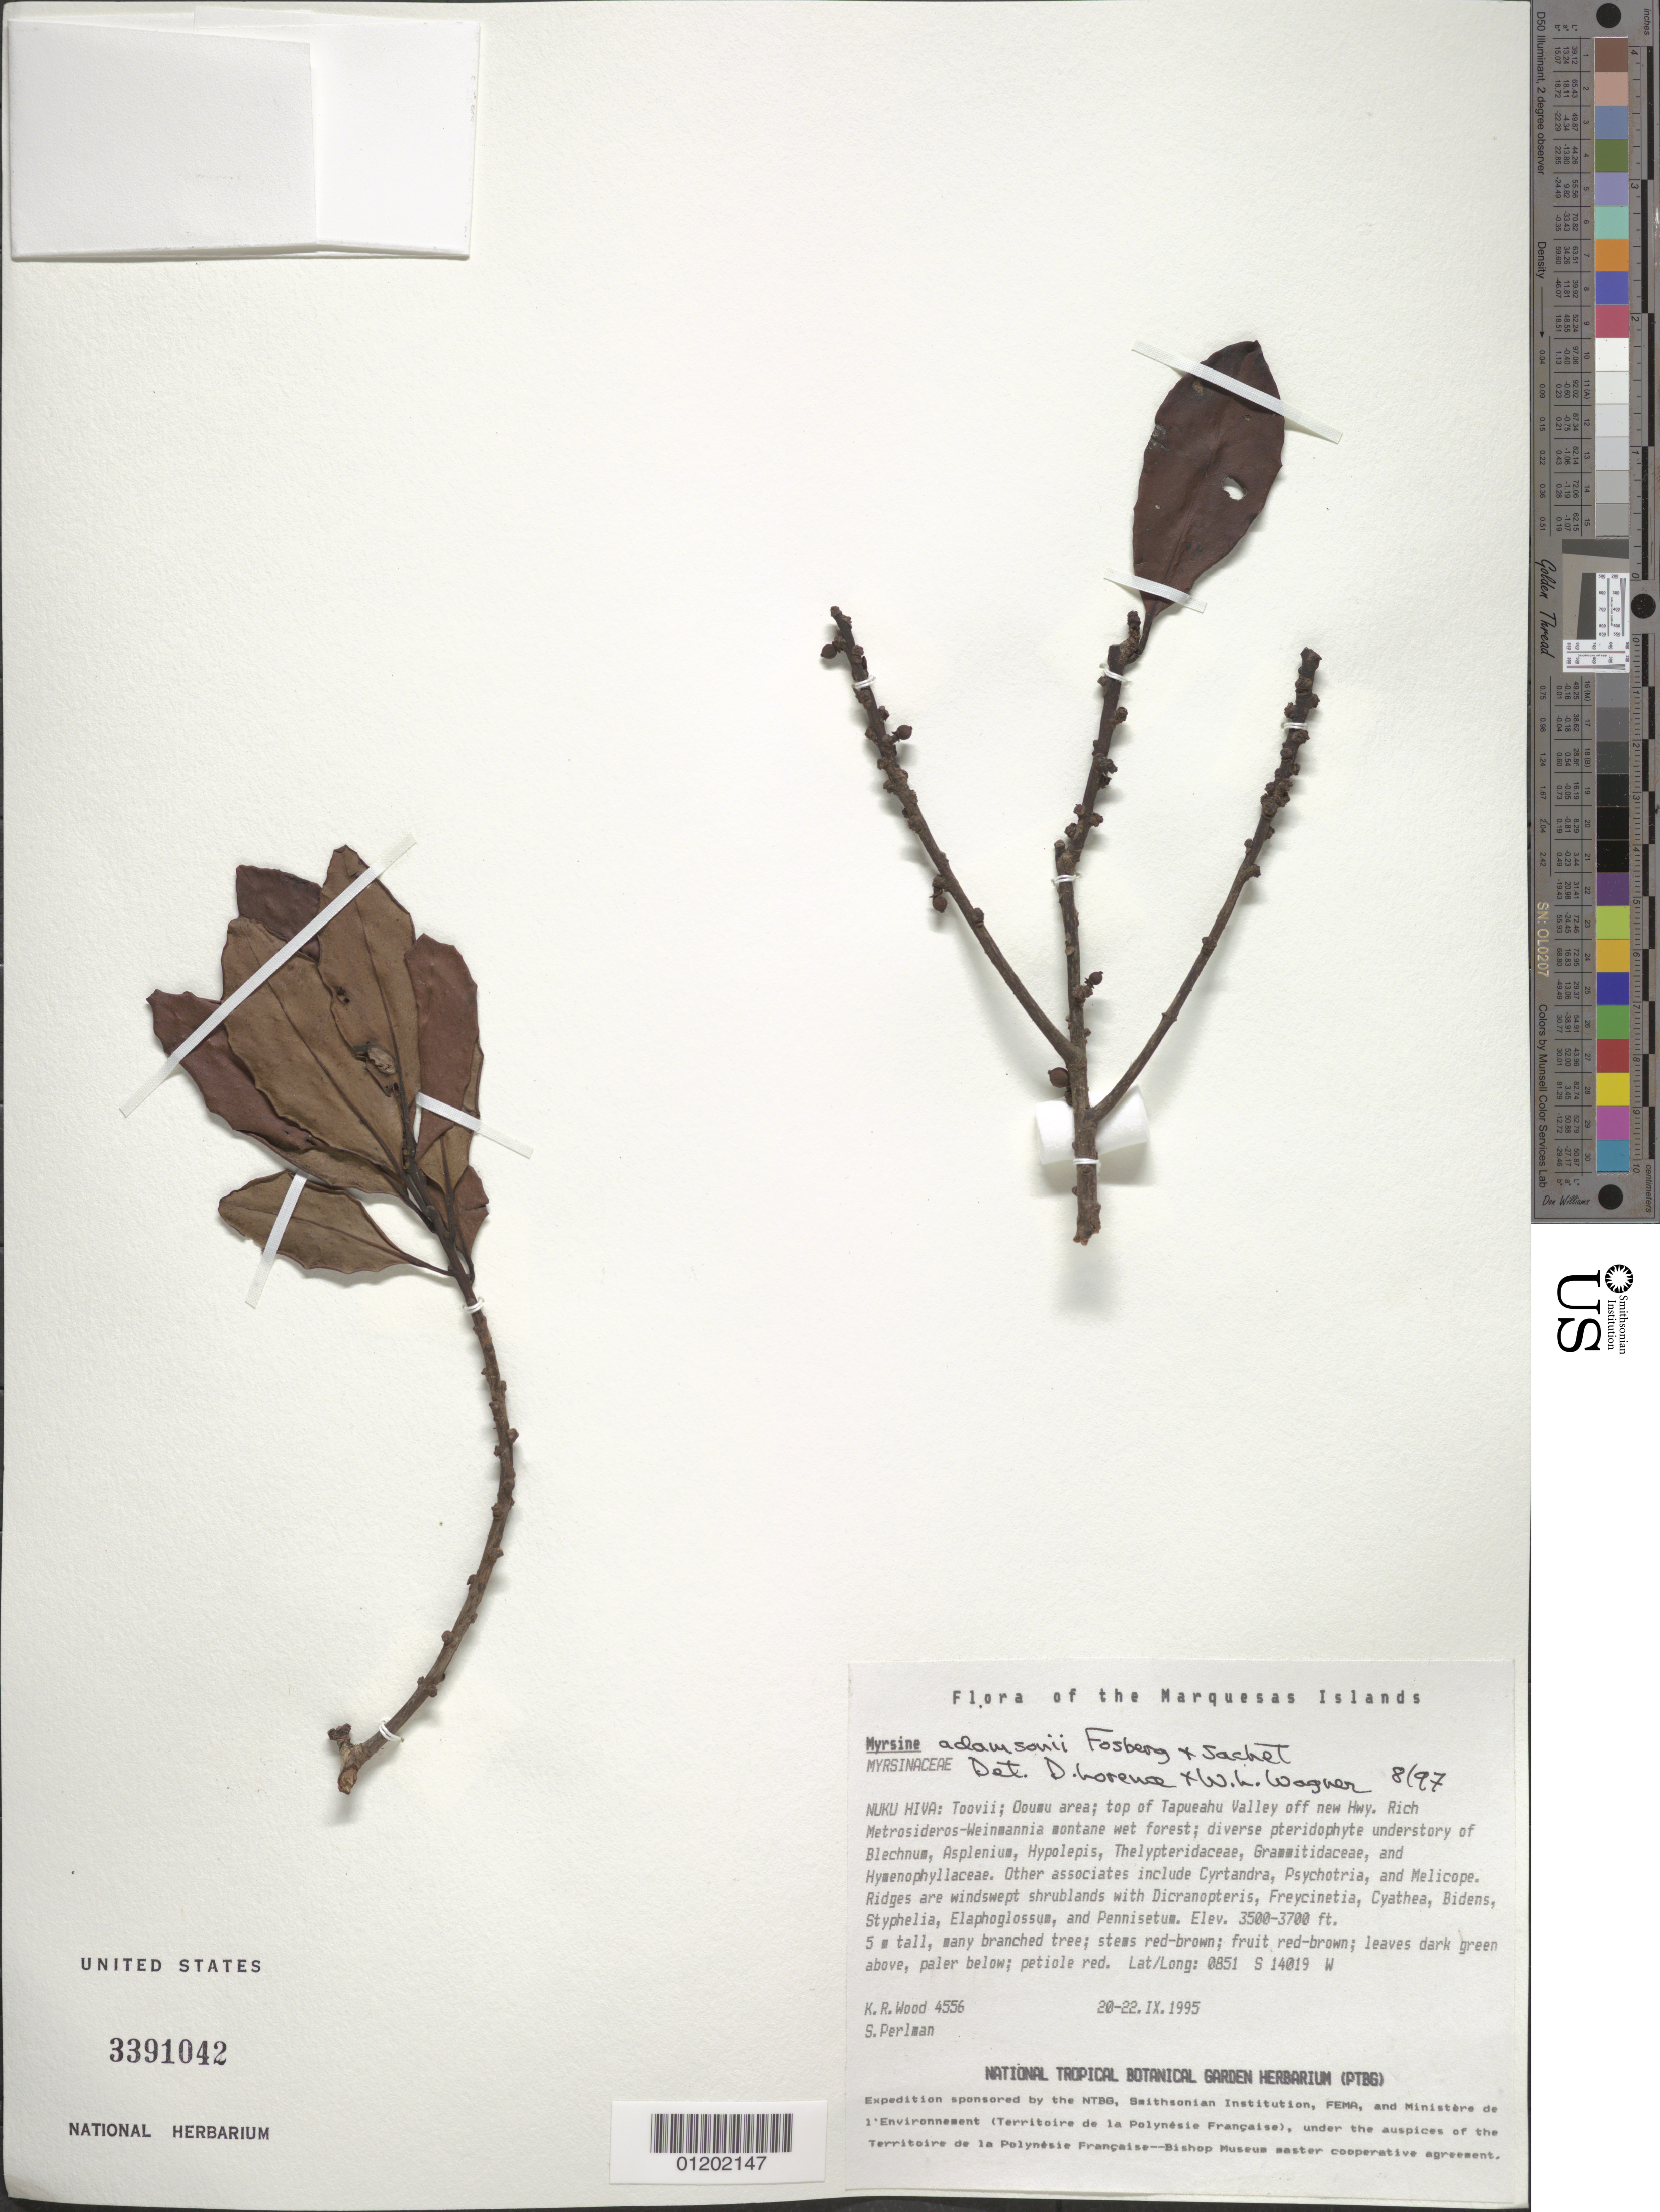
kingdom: Plantae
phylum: Tracheophyta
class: Magnoliopsida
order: Ericales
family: Primulaceae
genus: Myrsine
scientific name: Myrsine adamsonii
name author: Fosberg & Sachet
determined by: Wagner, W. L., (BOT), Smithsonian Institution - National Museum of Natural History (UNITED STATES)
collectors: K. R. Wood & S. P. Perlman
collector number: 4556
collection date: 1995-09-20/1995-09-22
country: French Polynesia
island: Nuku Hiva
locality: Toovii, Ooumu area, top of Tapueahu Valley off new hwy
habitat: Rich Metrosideros - Weinmannia montane wet forests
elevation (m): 1067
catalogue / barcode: US 3391042